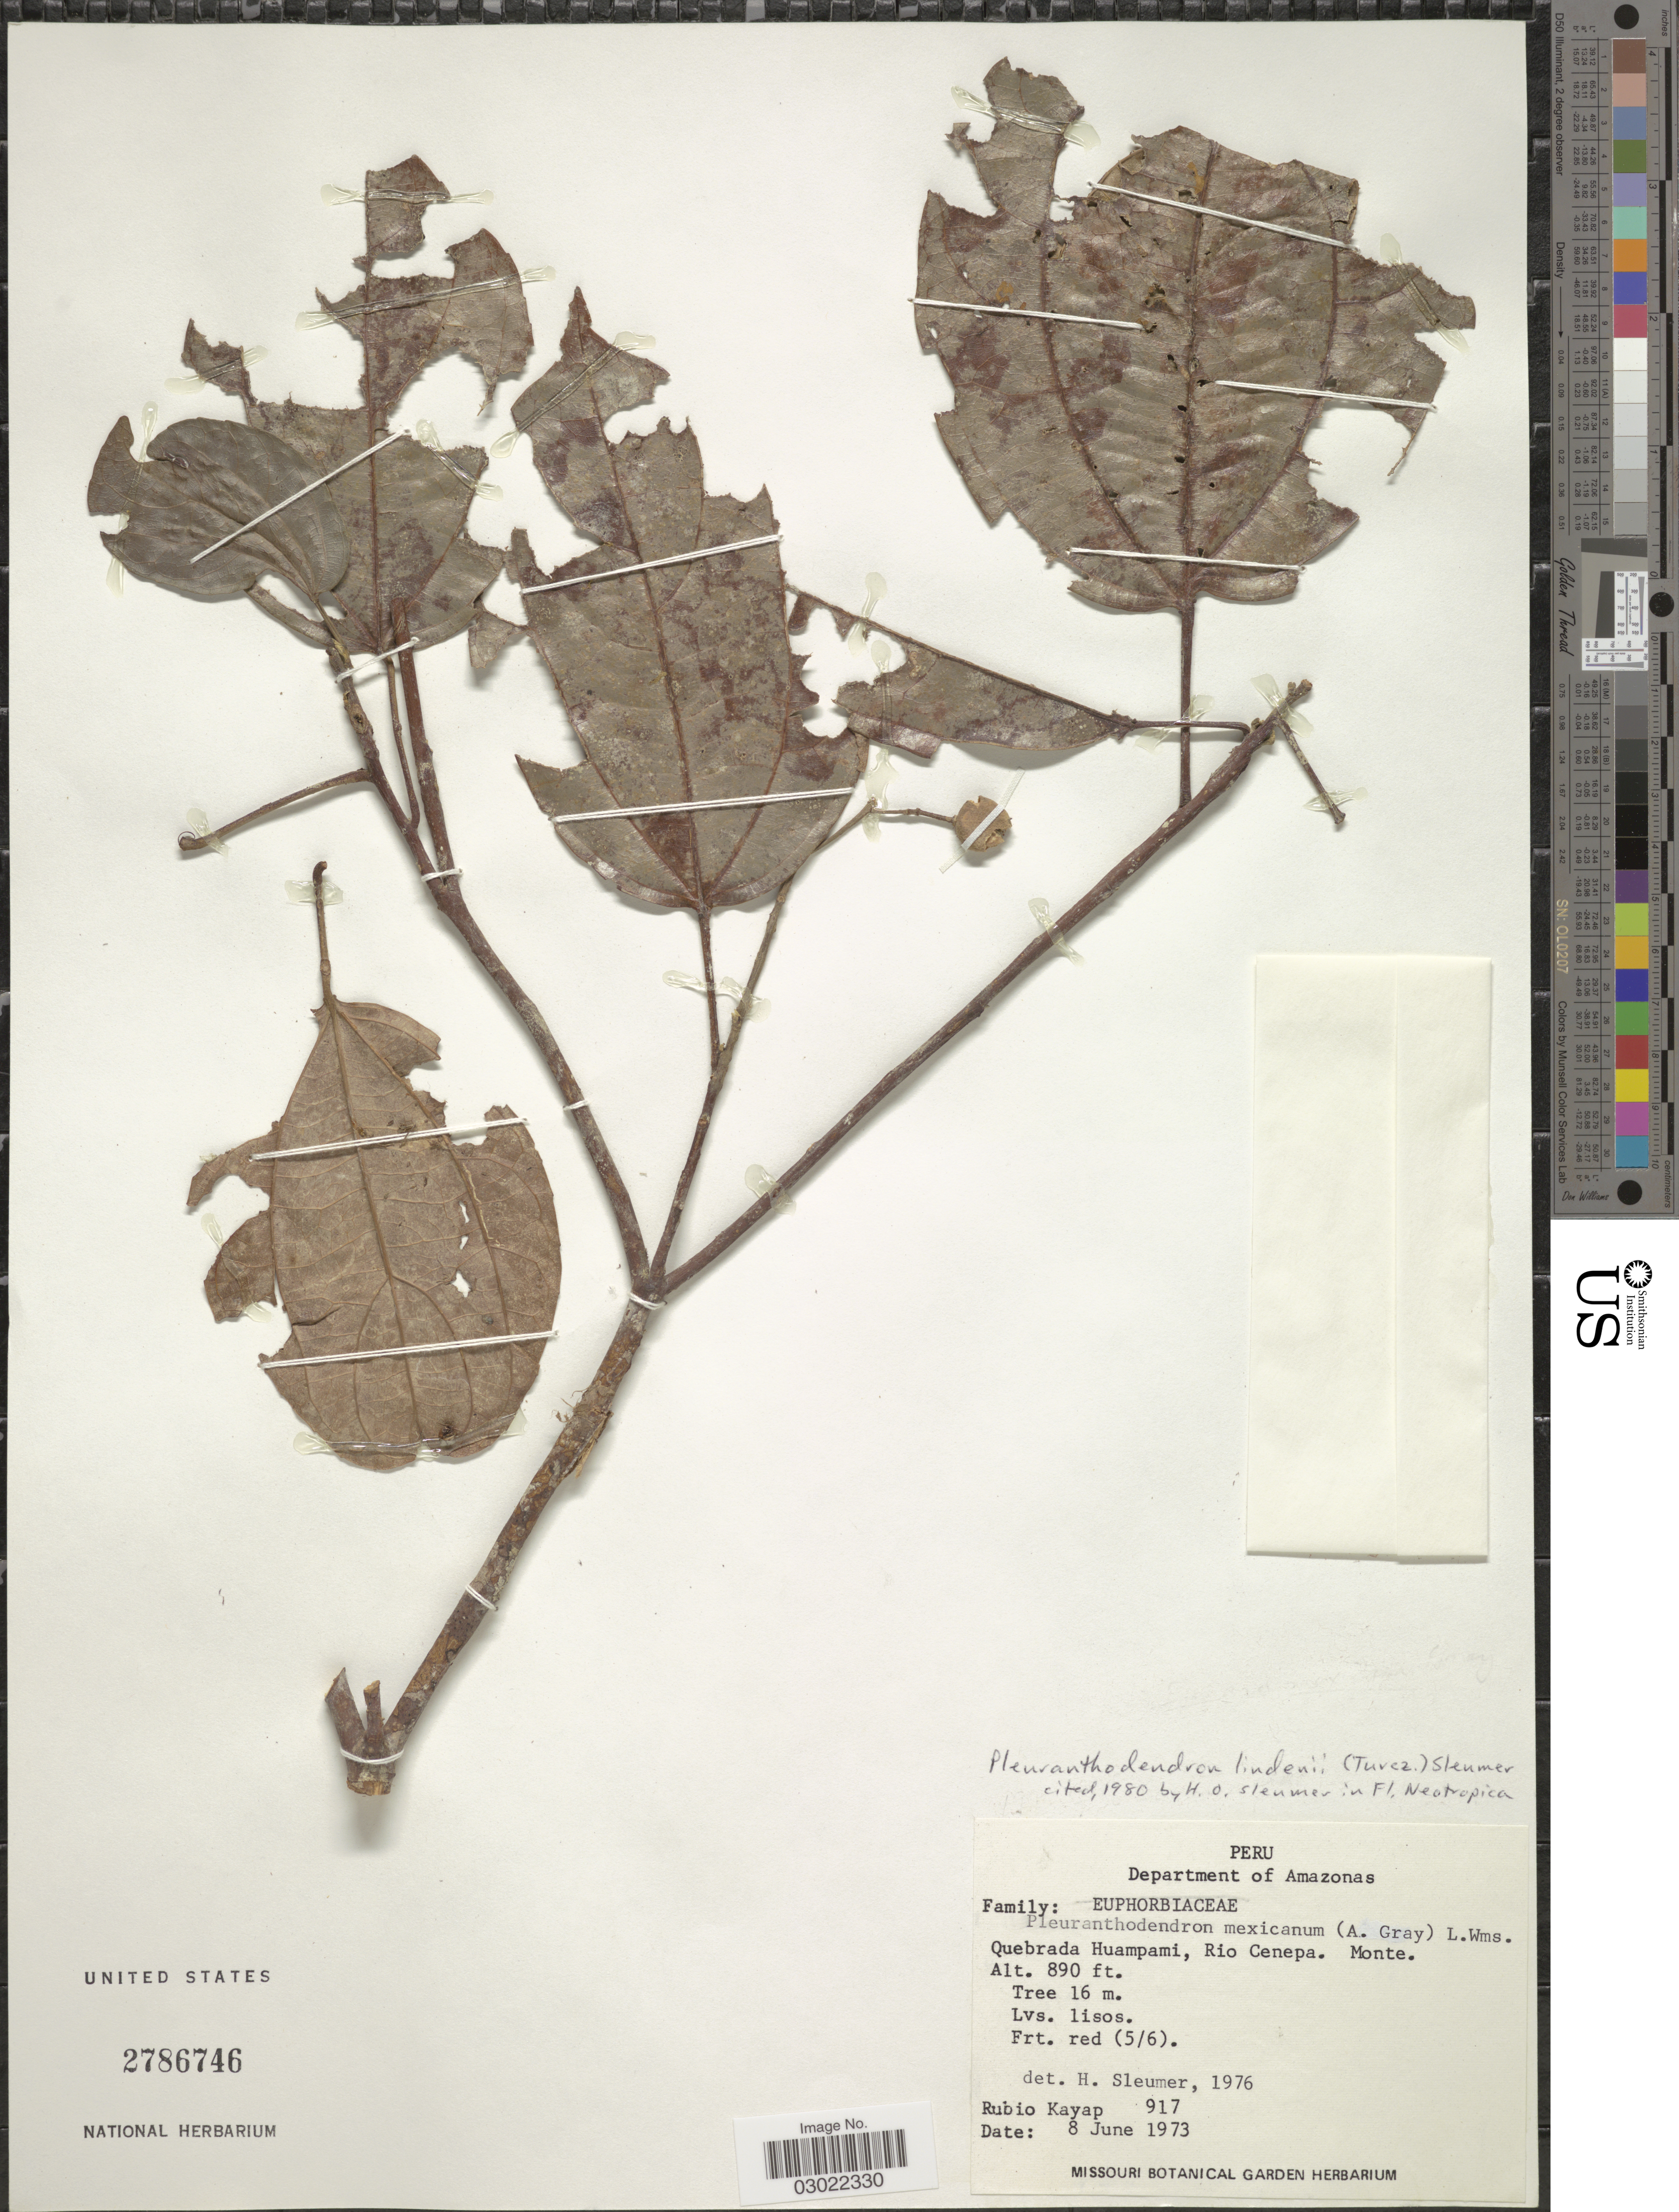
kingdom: Plantae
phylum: Tracheophyta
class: Magnoliopsida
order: Malpighiales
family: Salicaceae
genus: Pleuranthodendron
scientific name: Pleuranthodendron lindenii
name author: (Turcz.) Sleumer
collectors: R. Kayap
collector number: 917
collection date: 1973-06-08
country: Peru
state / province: Amazonas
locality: Department of Amazonas. Quebrada Huampami, Rio Cenepa. Monte.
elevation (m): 271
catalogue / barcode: US 2786746